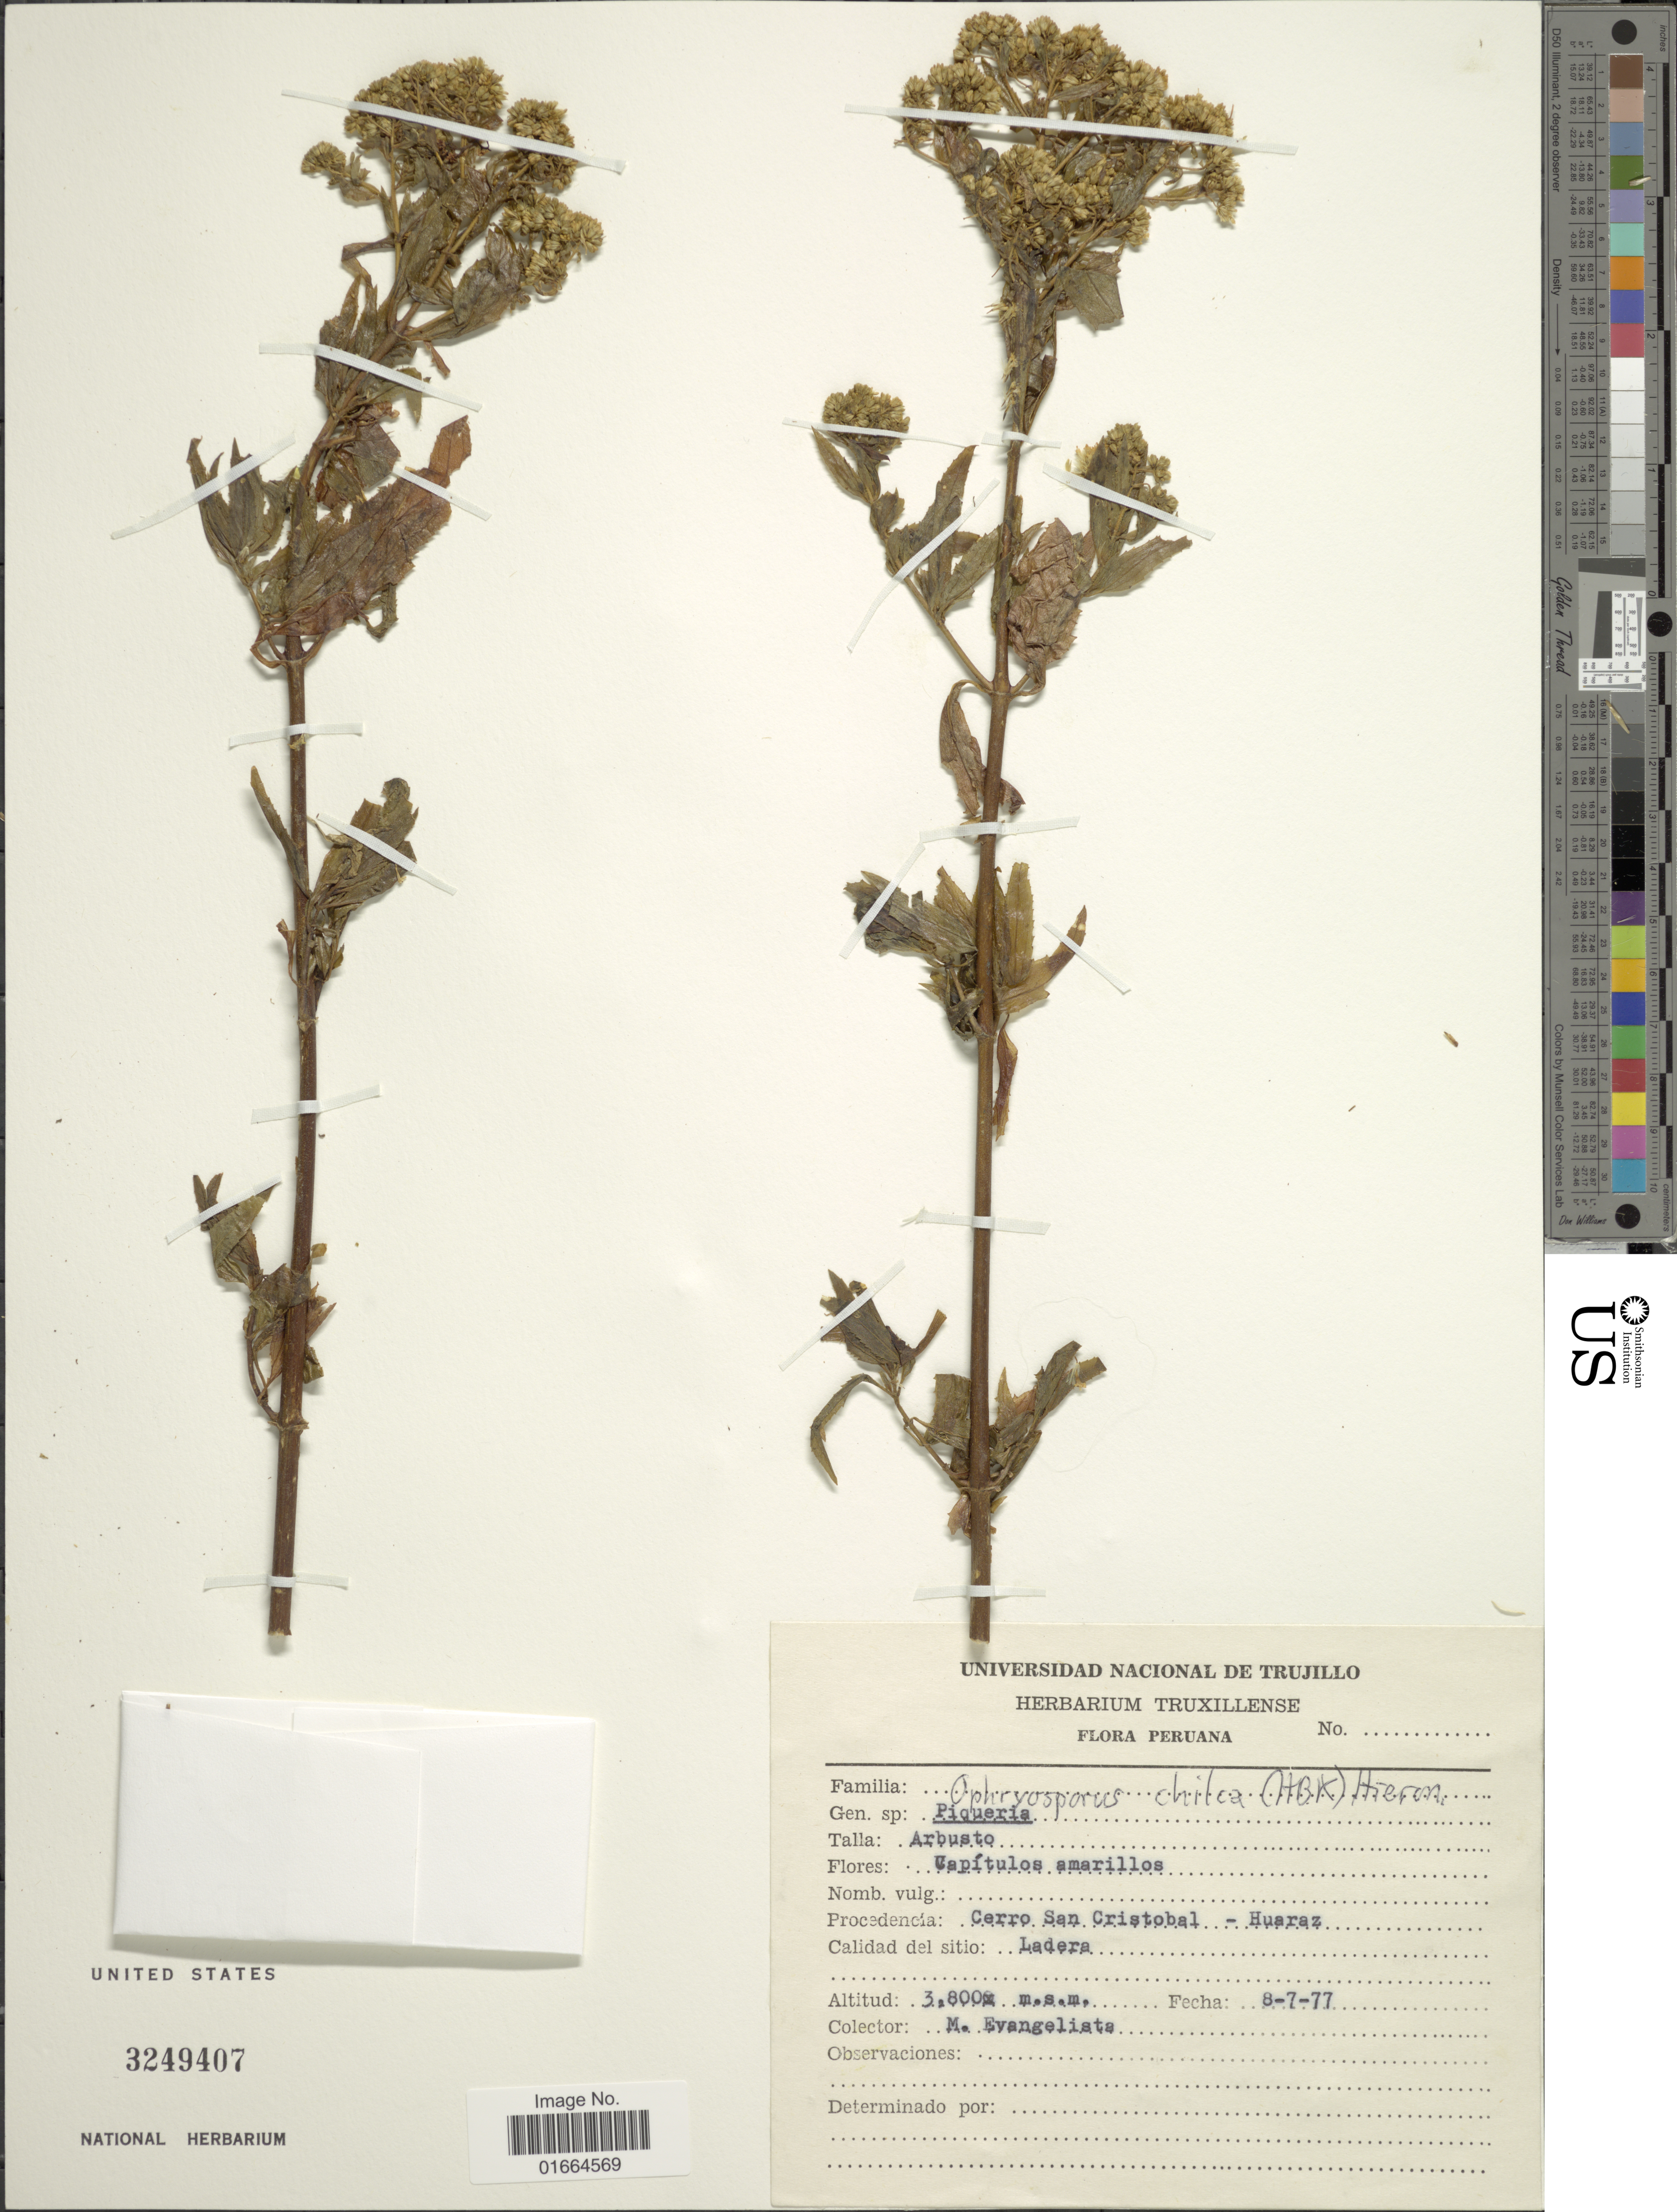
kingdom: Plantae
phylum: Tracheophyta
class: Magnoliopsida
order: Asterales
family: Asteraceae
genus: Ophryosporus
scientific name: Ophryosporus chilca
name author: (Kunth) Hieron.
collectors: M. Evangelista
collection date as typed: Transcribed d/m/y: 8/7/77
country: Peru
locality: Cerro San Cristobal, Huaraz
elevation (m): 3800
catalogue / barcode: US 3249407